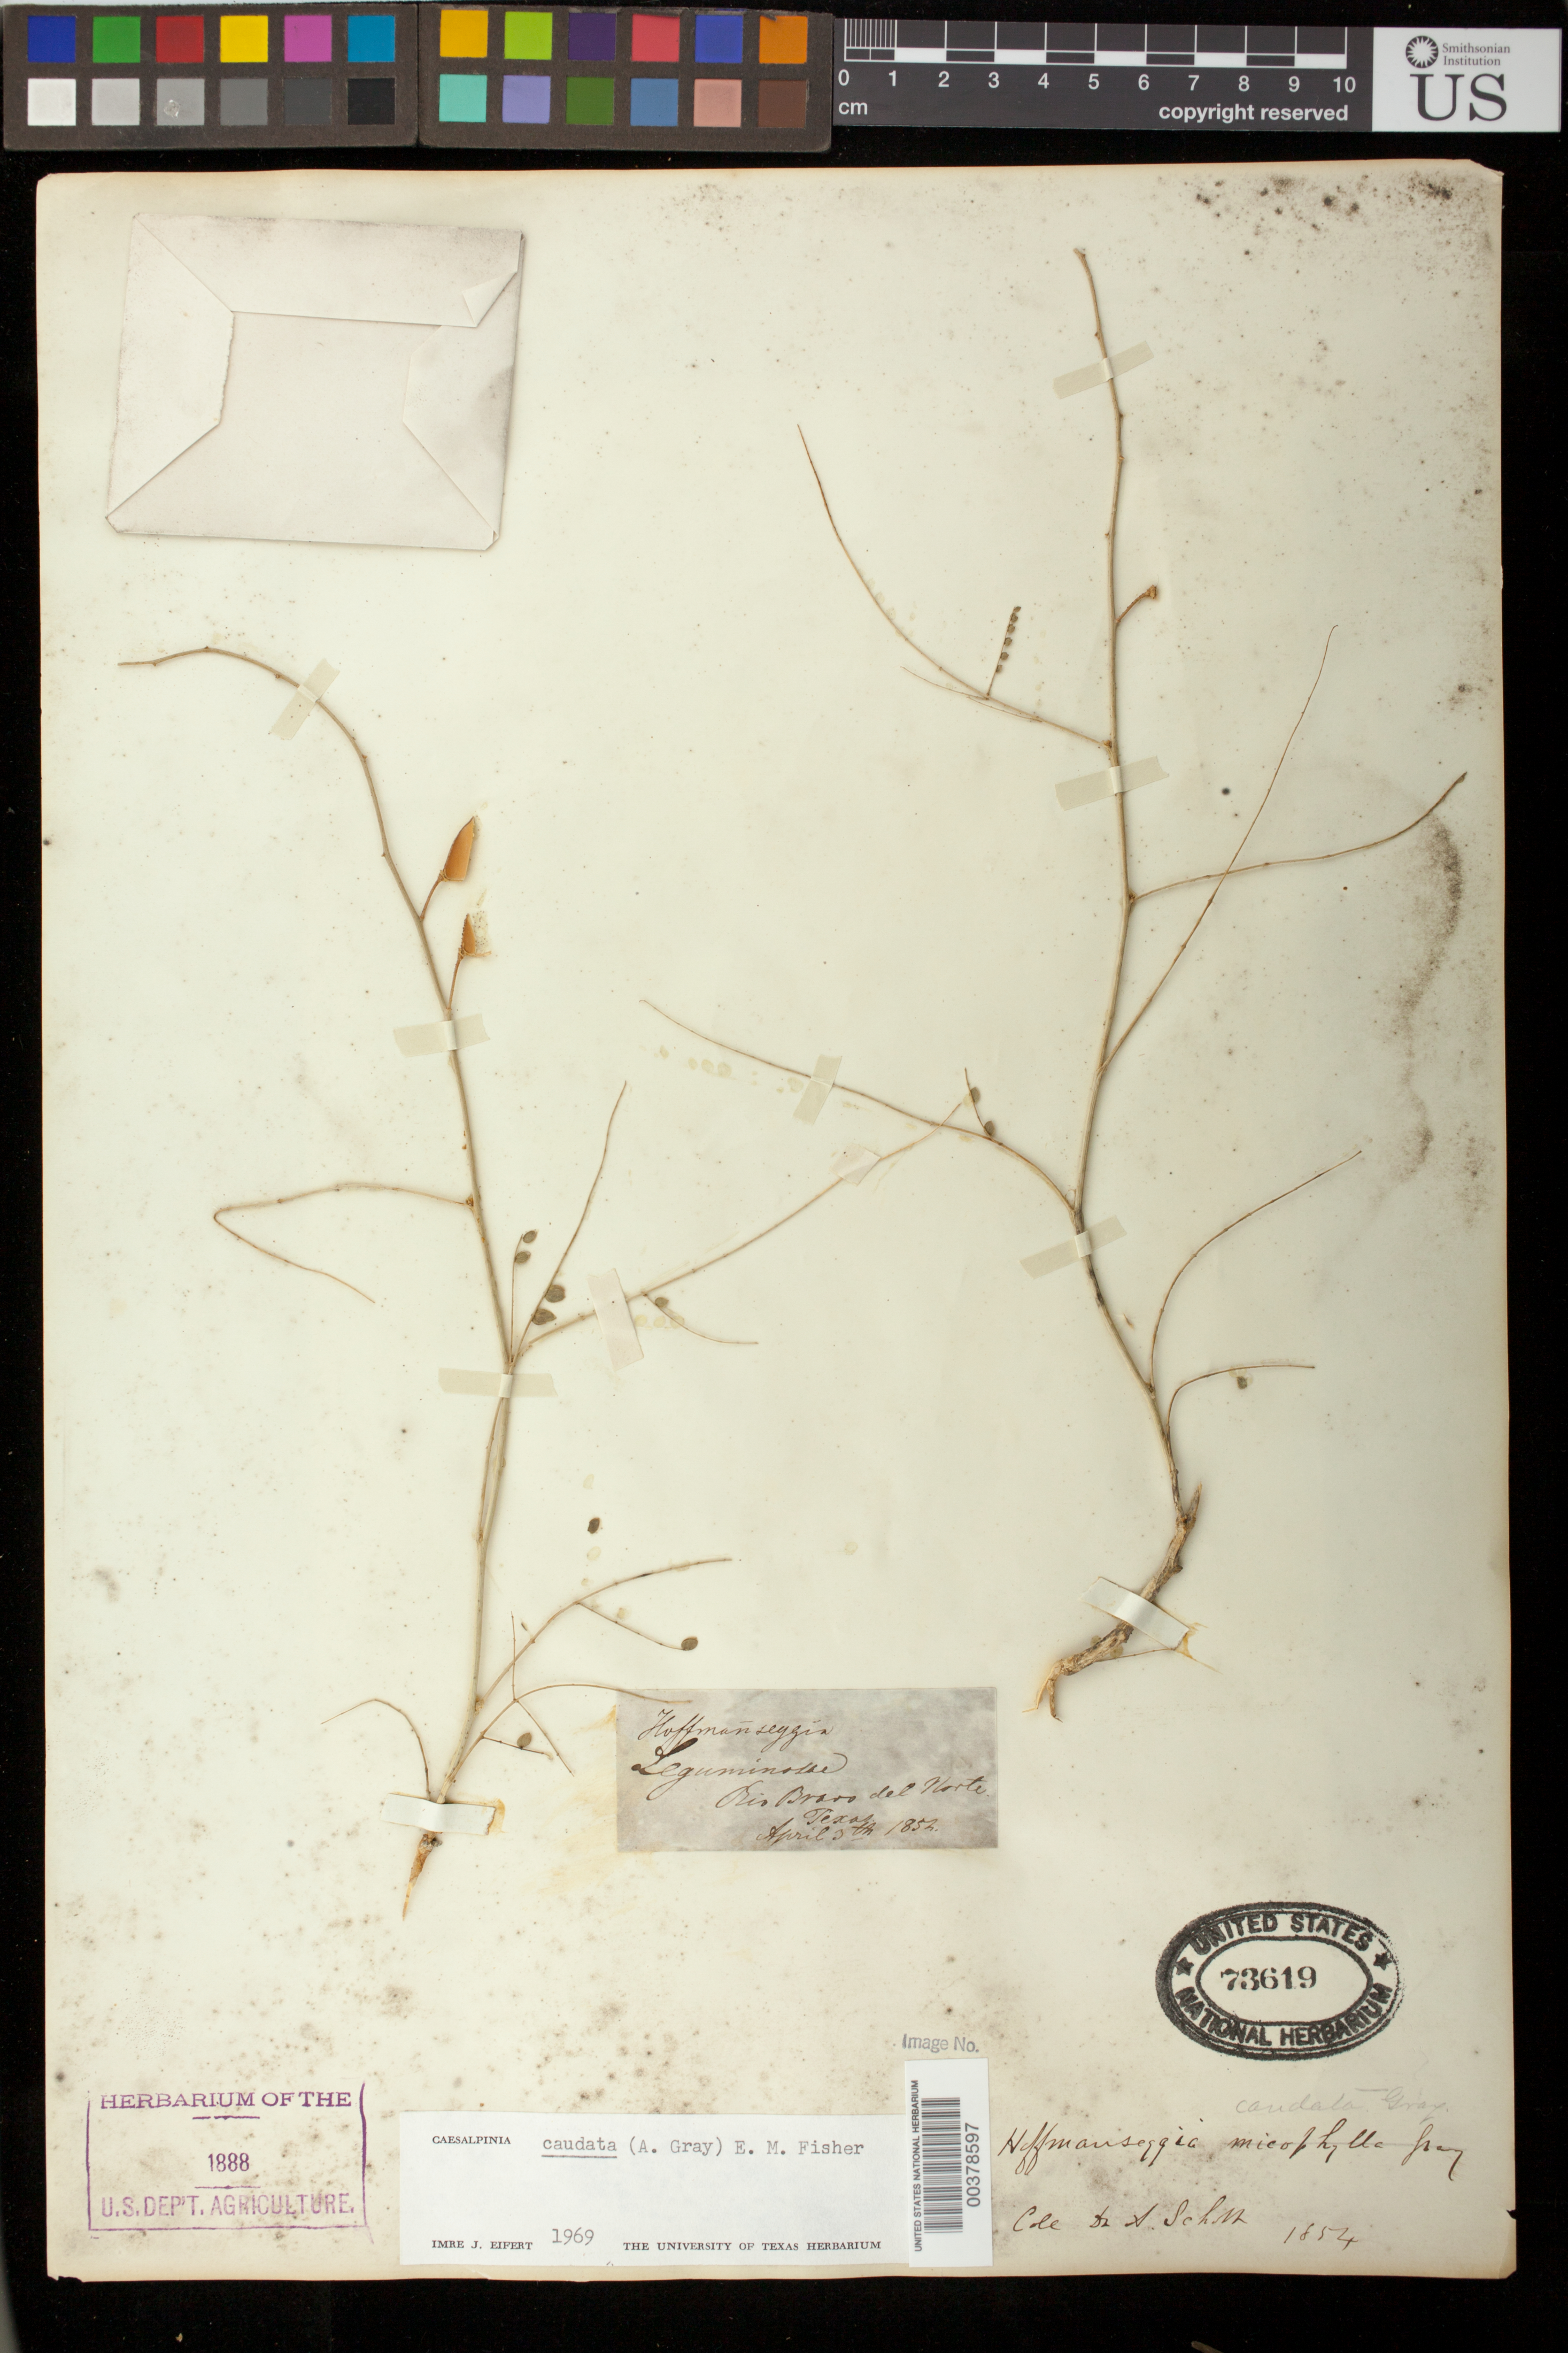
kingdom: Plantae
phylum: Tracheophyta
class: Magnoliopsida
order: Fabales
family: Fabaceae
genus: Erythrostemon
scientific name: Erythrostemon caudatus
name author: (A. Gray) Gagnon & G.P. Lewis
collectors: A. C. V. Schott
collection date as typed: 03 Apr 1852 or -- -- 1854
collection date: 1852-04-03 or 1854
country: United States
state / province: Texas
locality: Rio bravo del norte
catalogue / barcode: US 73619